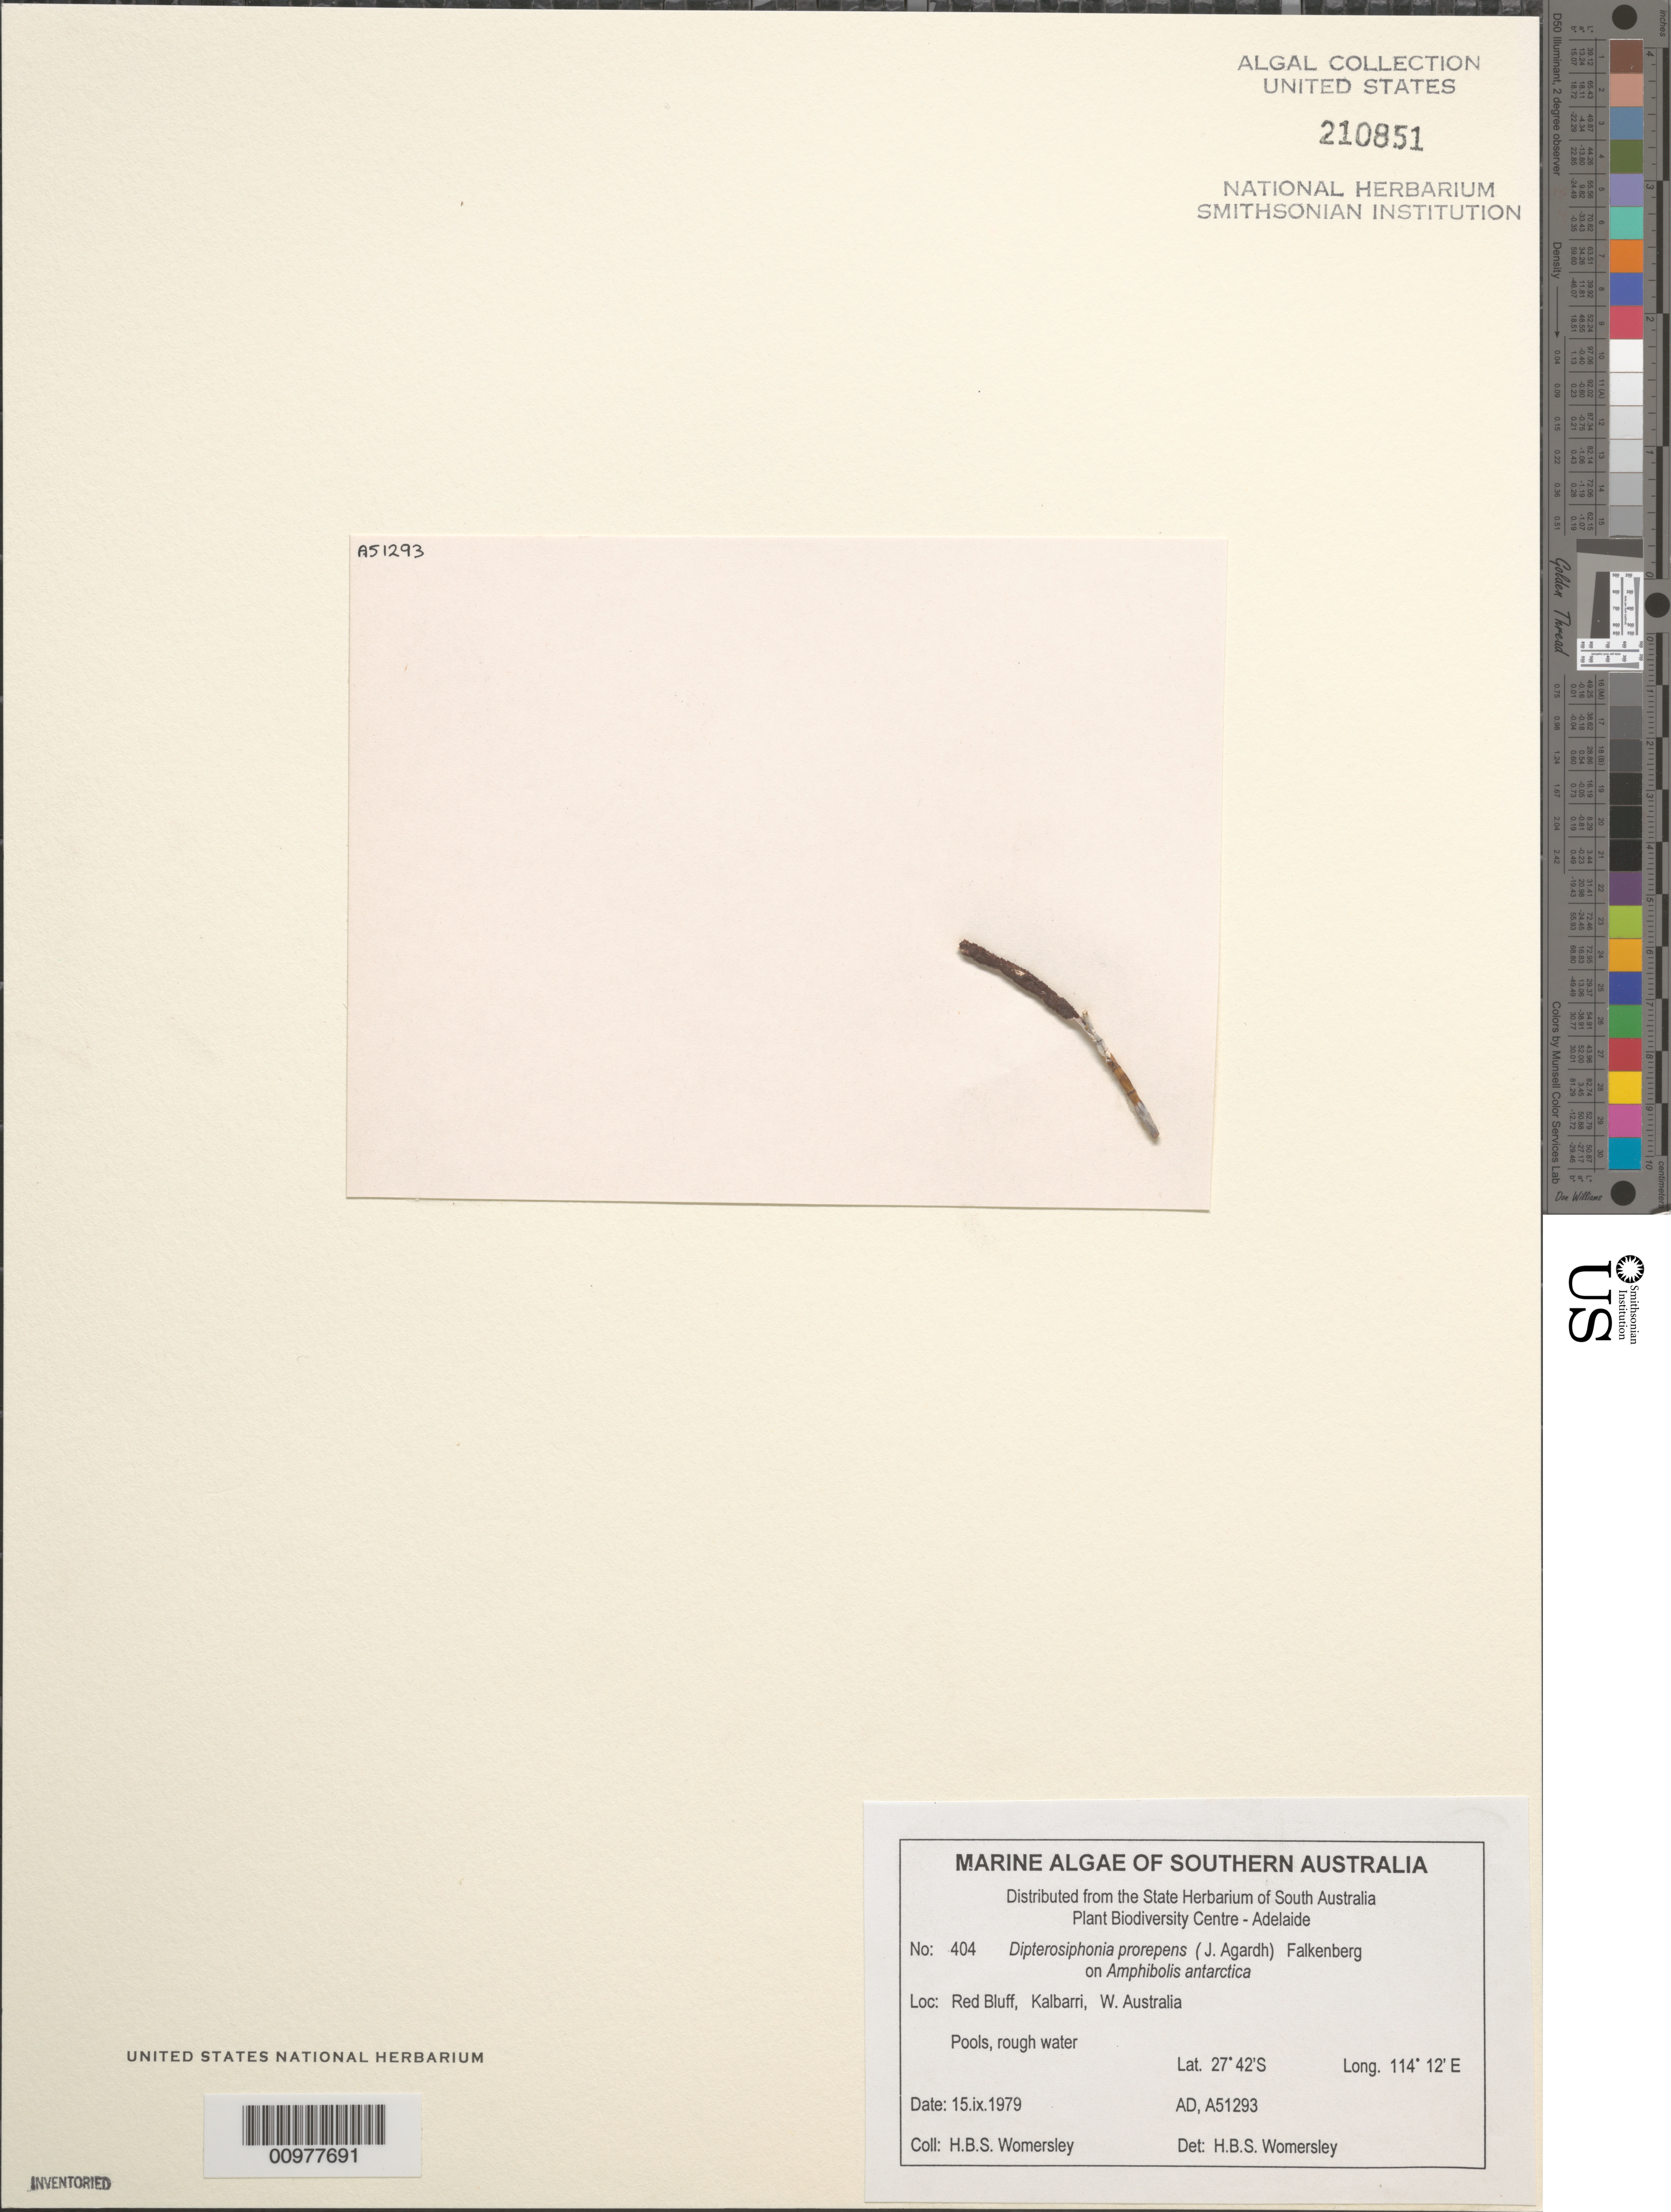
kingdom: Plantae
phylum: Rhodophyta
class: Florideophyceae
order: Ceramiales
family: Rhodomelaceae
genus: Dipterosiphonia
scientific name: Dipterosiphonia prorepens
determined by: Womersley, H. B. S.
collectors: H. B. S. Womersley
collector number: Ad A51293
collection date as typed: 15 Sep 1979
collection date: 1979-09-15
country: Australia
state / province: Western Australia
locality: Red Bluff, Kalbarri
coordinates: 27 42'S, 114 12'E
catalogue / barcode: US 210851